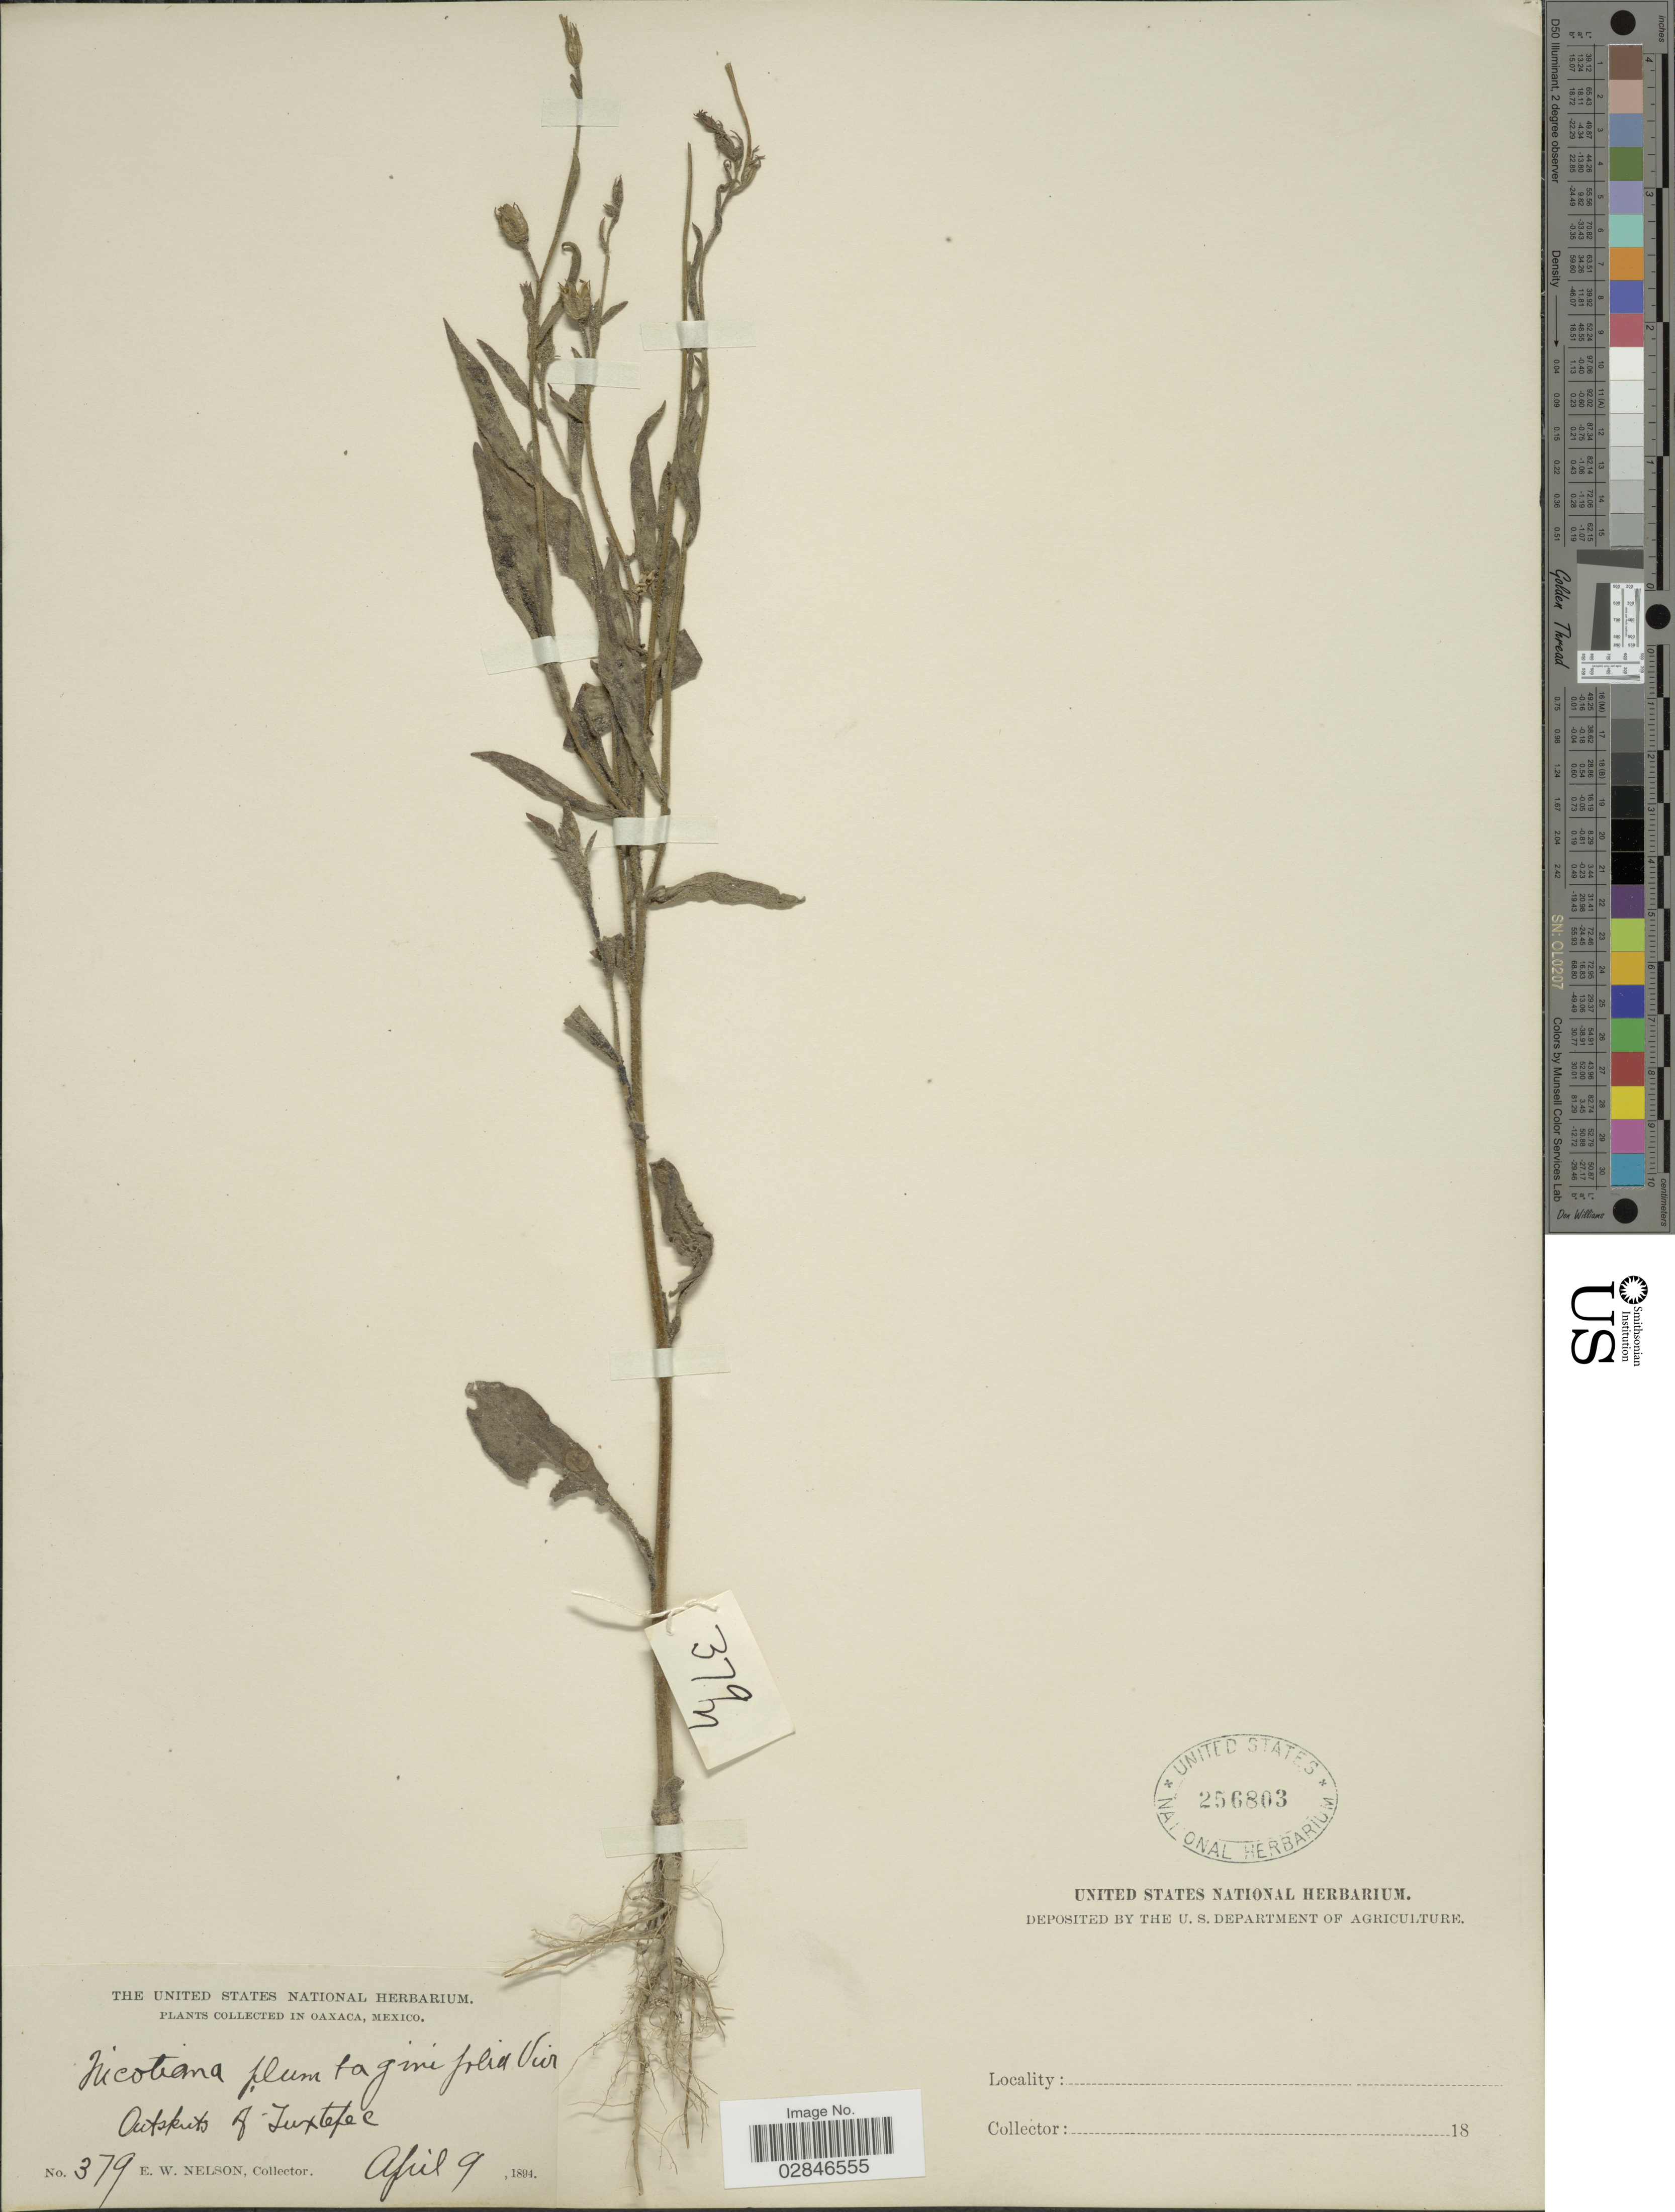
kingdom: Plantae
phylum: Tracheophyta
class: Magnoliopsida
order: Solanales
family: Solanaceae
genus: Nicotiana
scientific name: Nicotiana plumbaginifolia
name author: Viv.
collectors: E. W. Nelson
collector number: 379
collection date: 1894-04-09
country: Mexico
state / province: Oaxaca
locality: Outskirts of Tuxtepec.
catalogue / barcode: US 256803